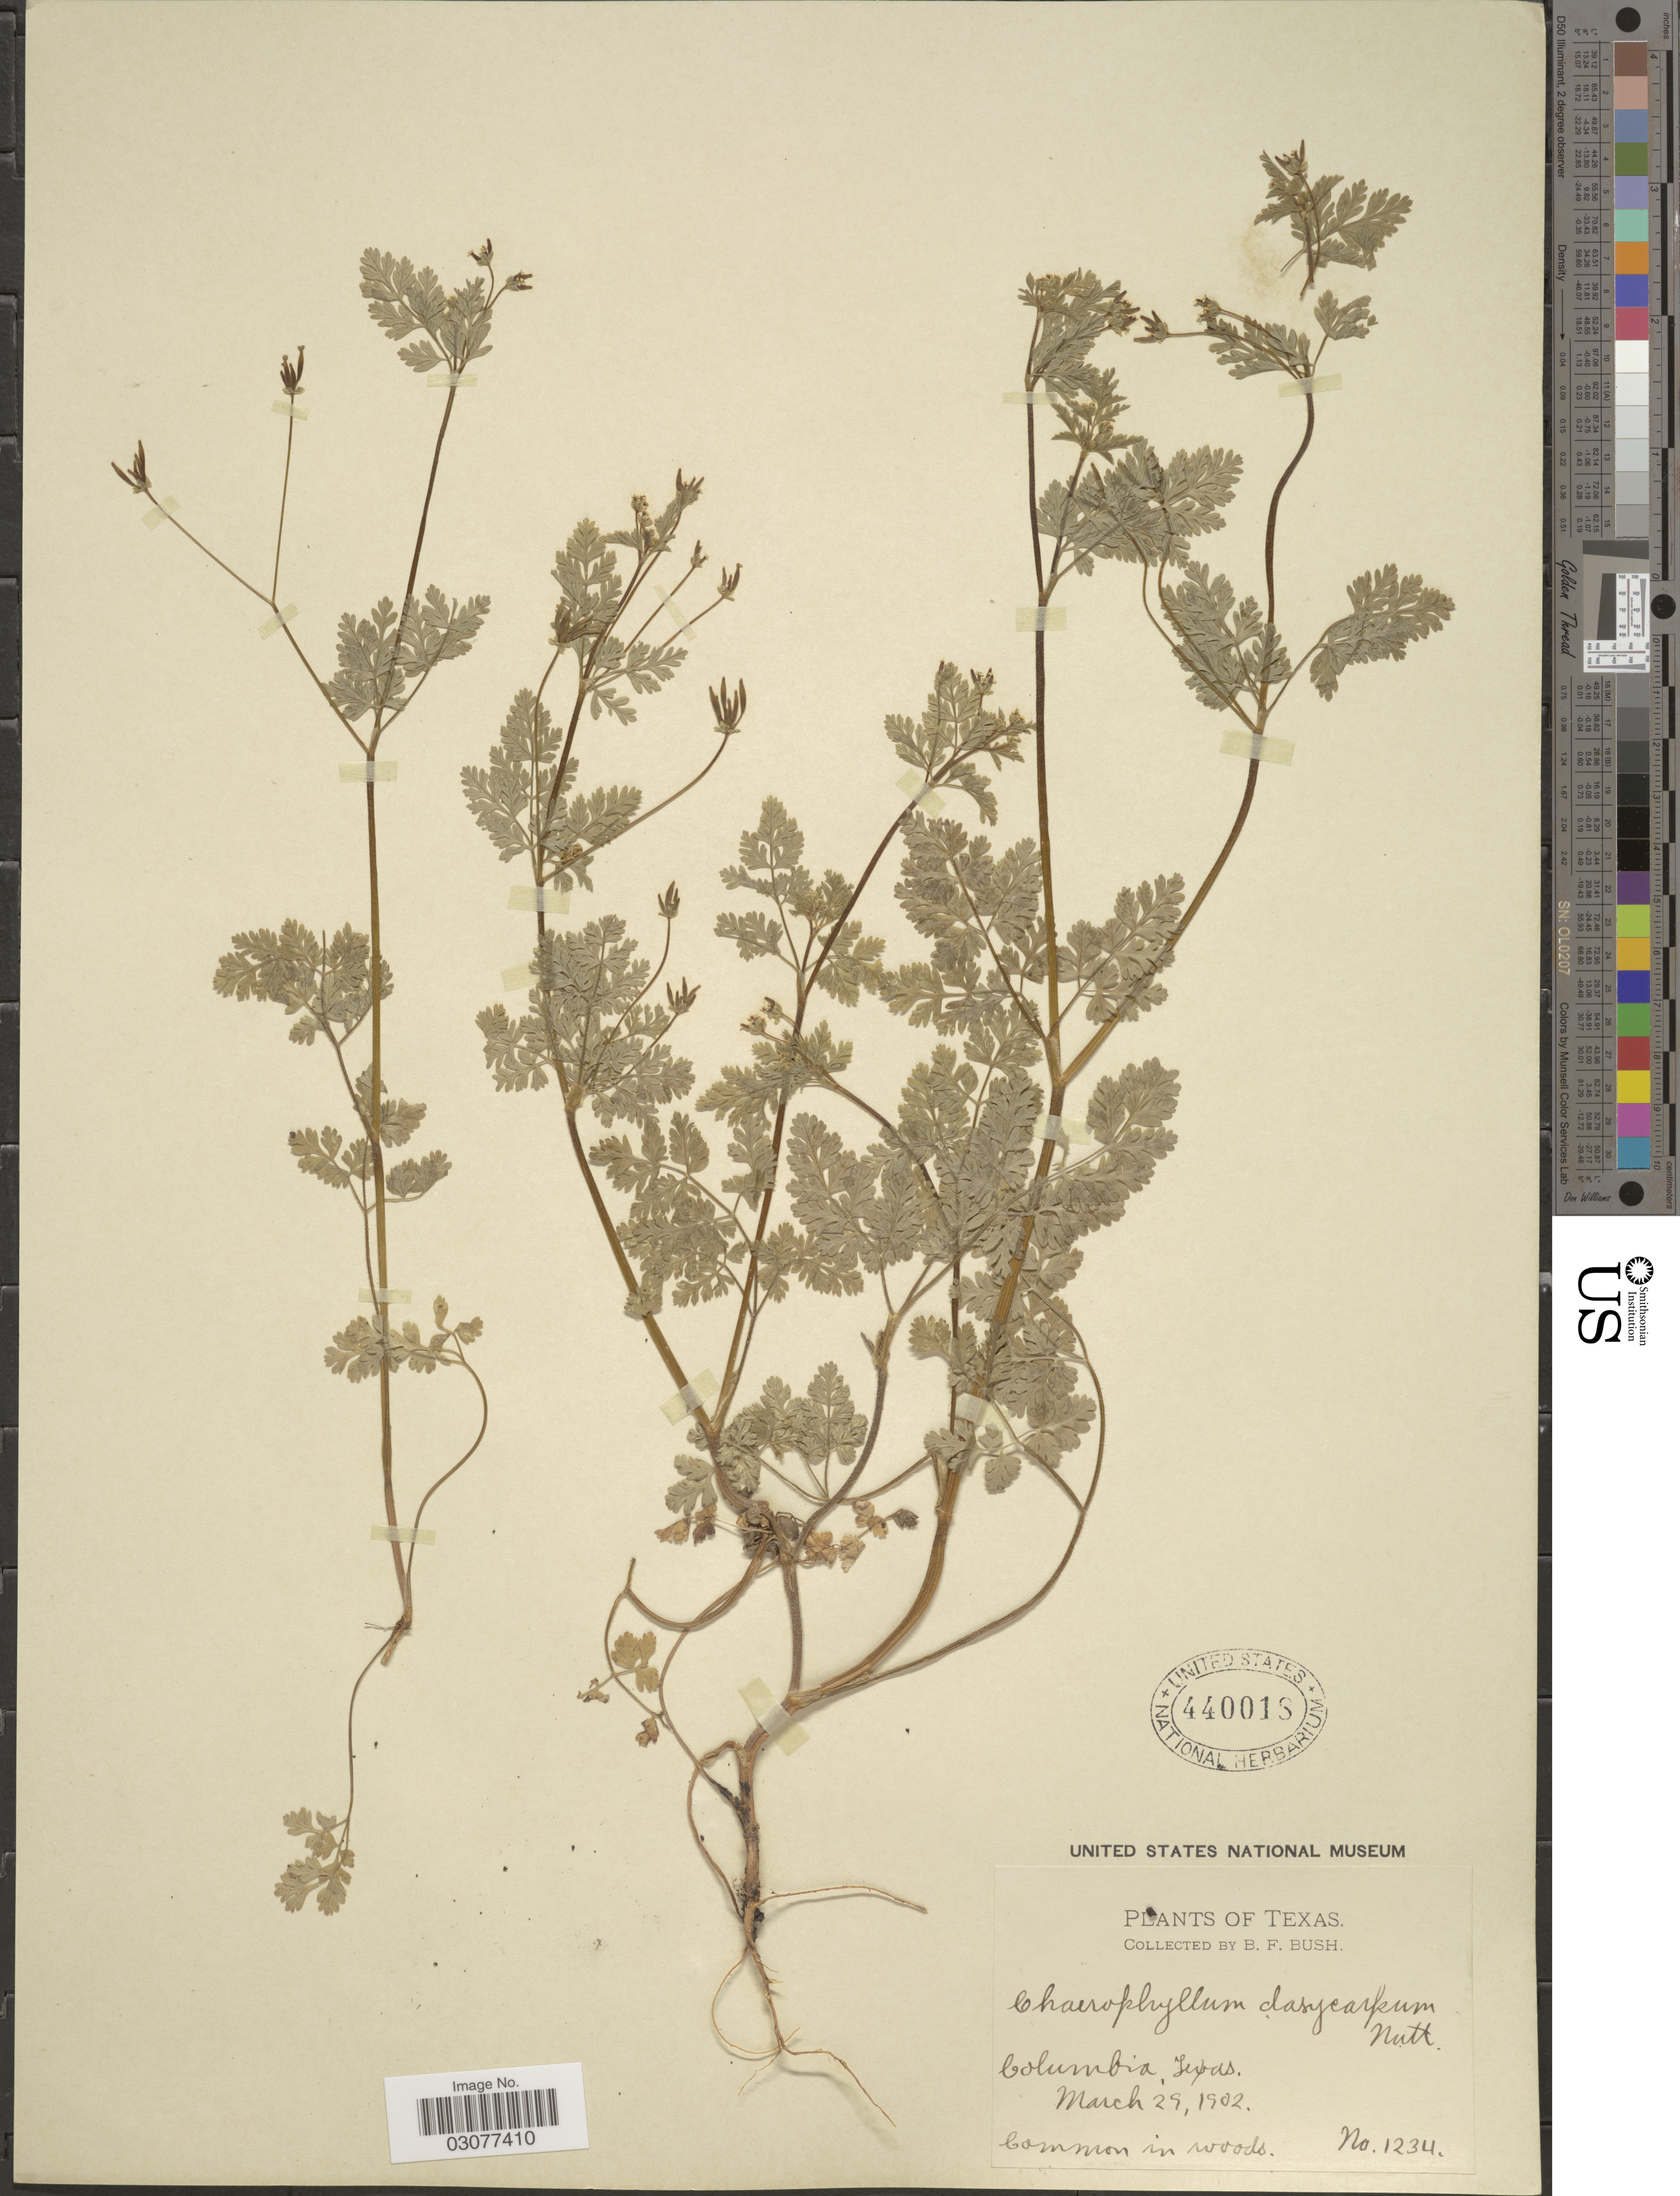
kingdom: Plantae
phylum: Tracheophyta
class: Magnoliopsida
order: Apiales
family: Apiaceae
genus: Chaerophyllum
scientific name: Chaerophyllum dasycarpum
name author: (Hook. ex S. Watson) Nutt.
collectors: B. F. Bush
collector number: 1234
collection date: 1902-03-29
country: United States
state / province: Texas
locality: Columbia.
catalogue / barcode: US 440018